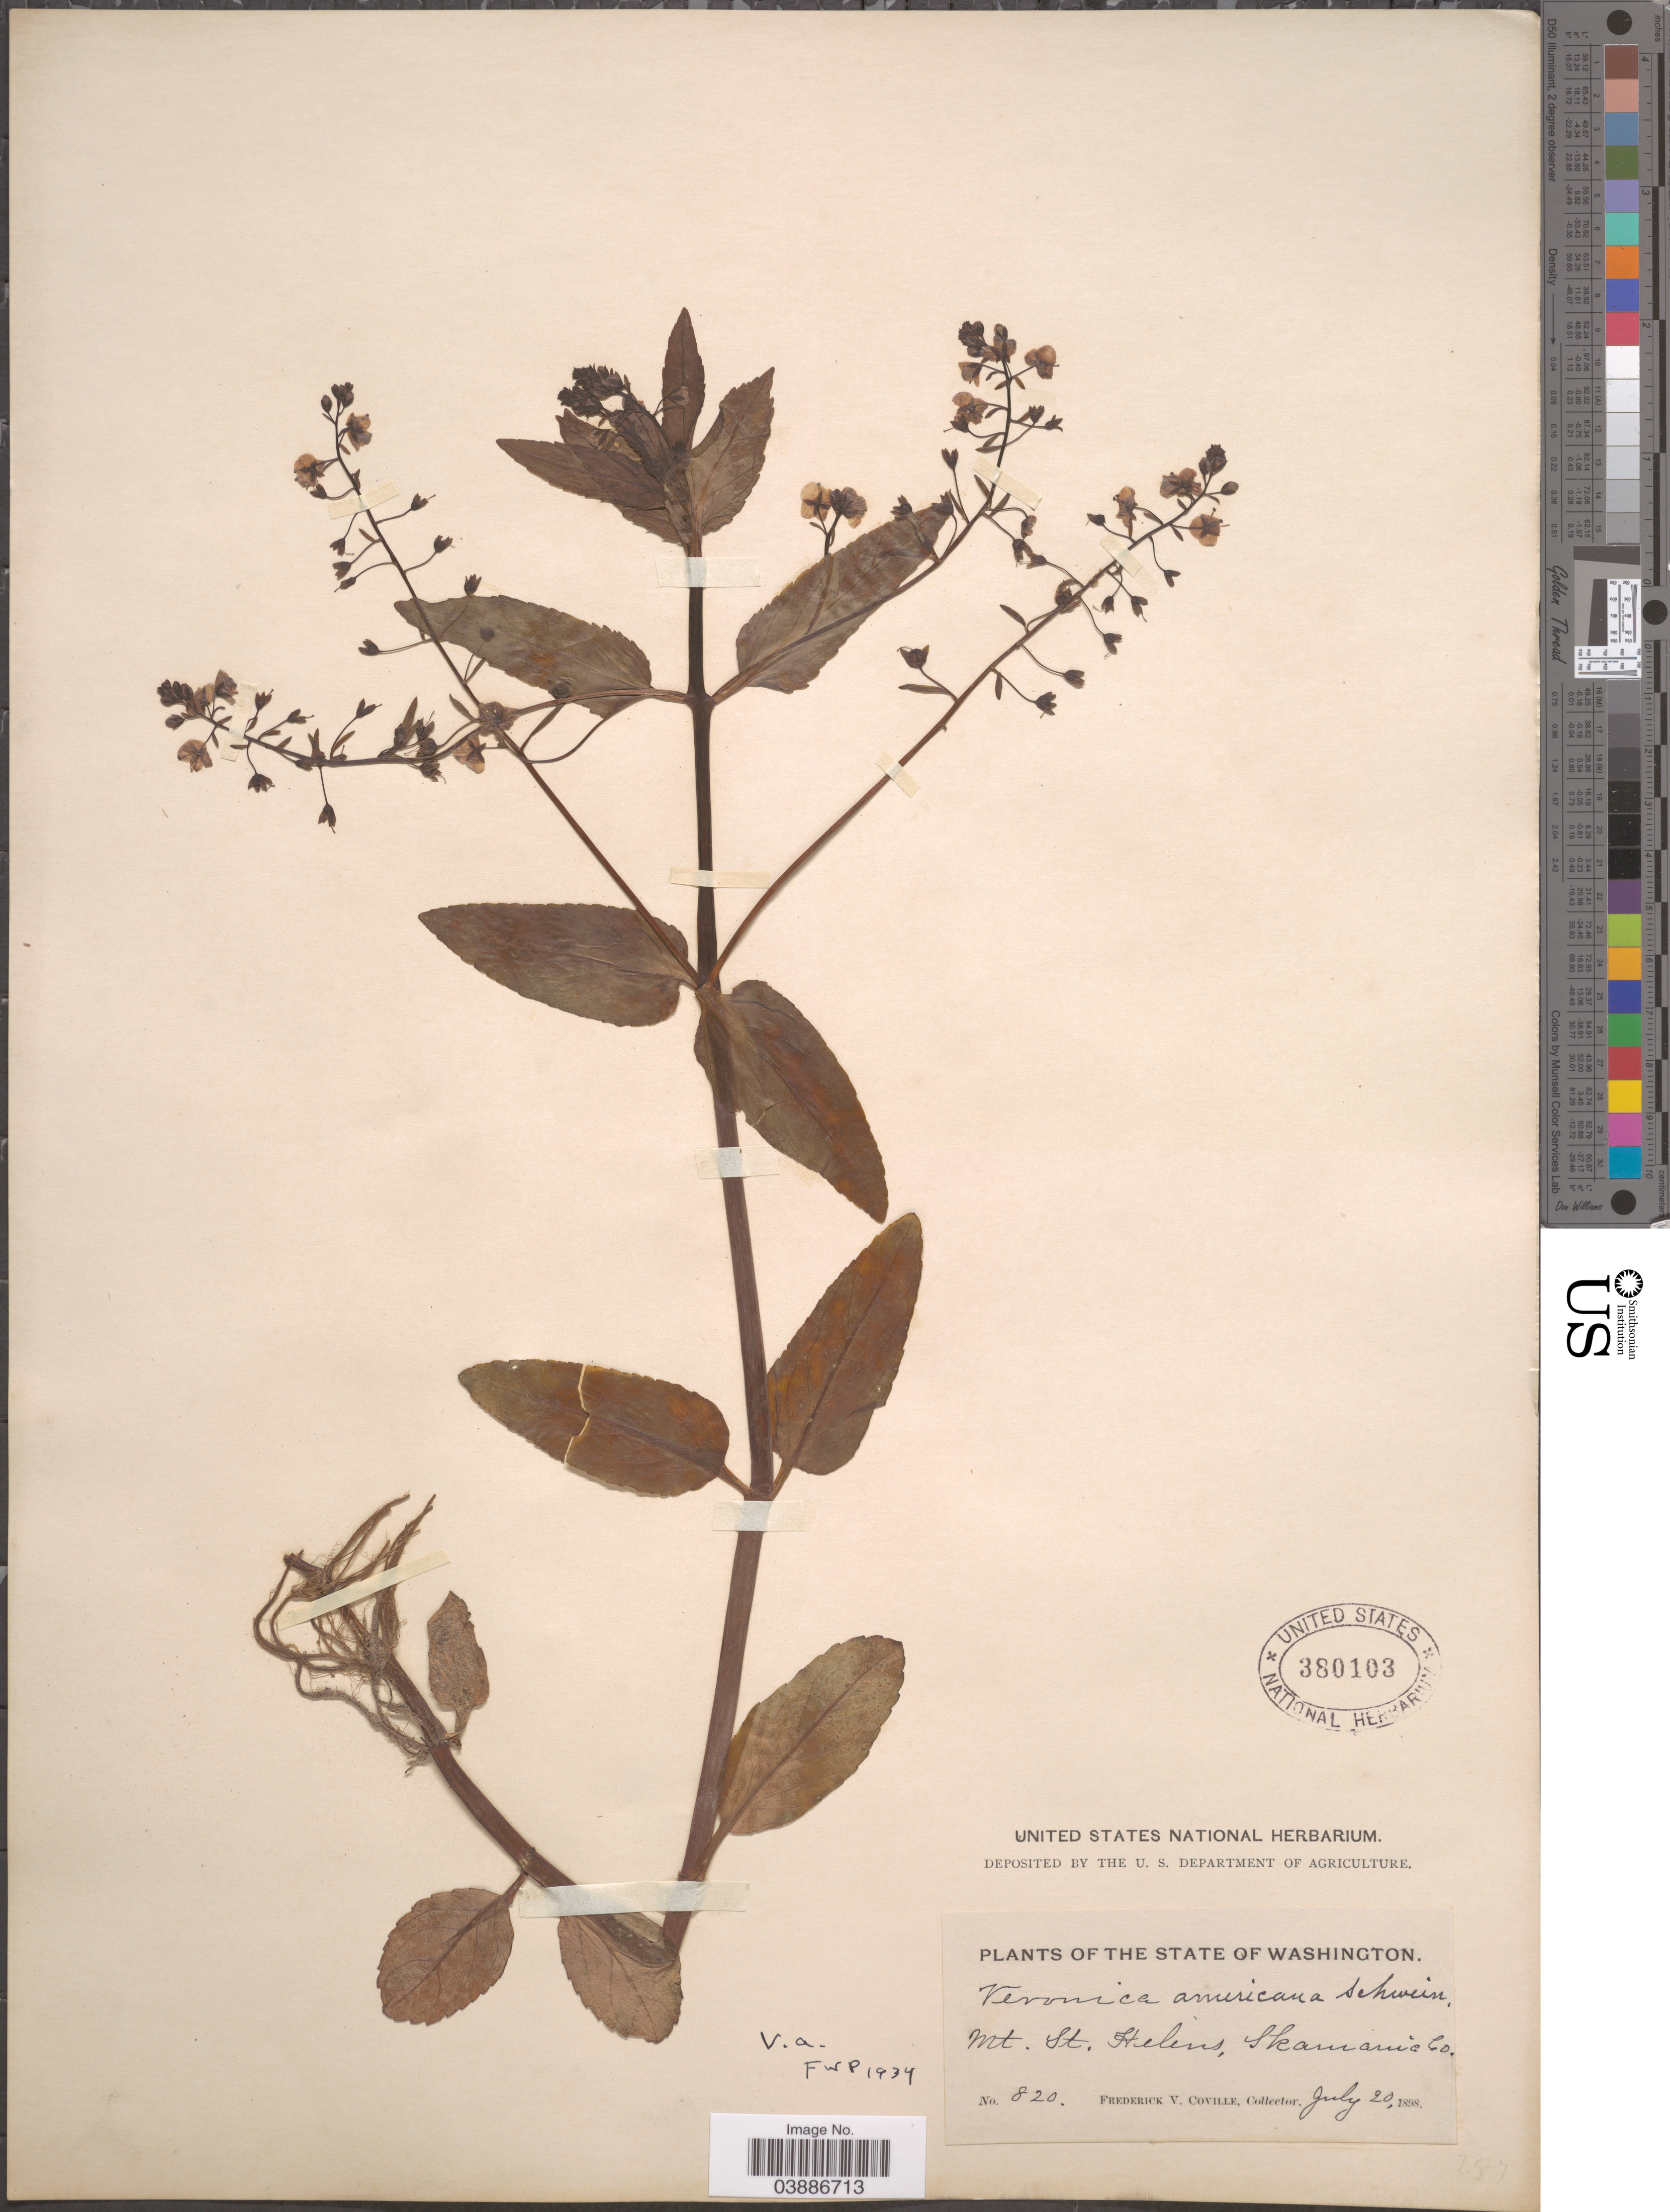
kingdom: Plantae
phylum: Tracheophyta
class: Magnoliopsida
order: Lamiales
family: Plantaginaceae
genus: Veronica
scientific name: Veronica americana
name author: Schwein. ex Benth.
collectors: F. V. Coville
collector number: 820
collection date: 1898-07-20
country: United States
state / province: Washington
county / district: Skamania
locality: Mt. St. Helens, Skamanie Co.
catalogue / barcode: US 380103